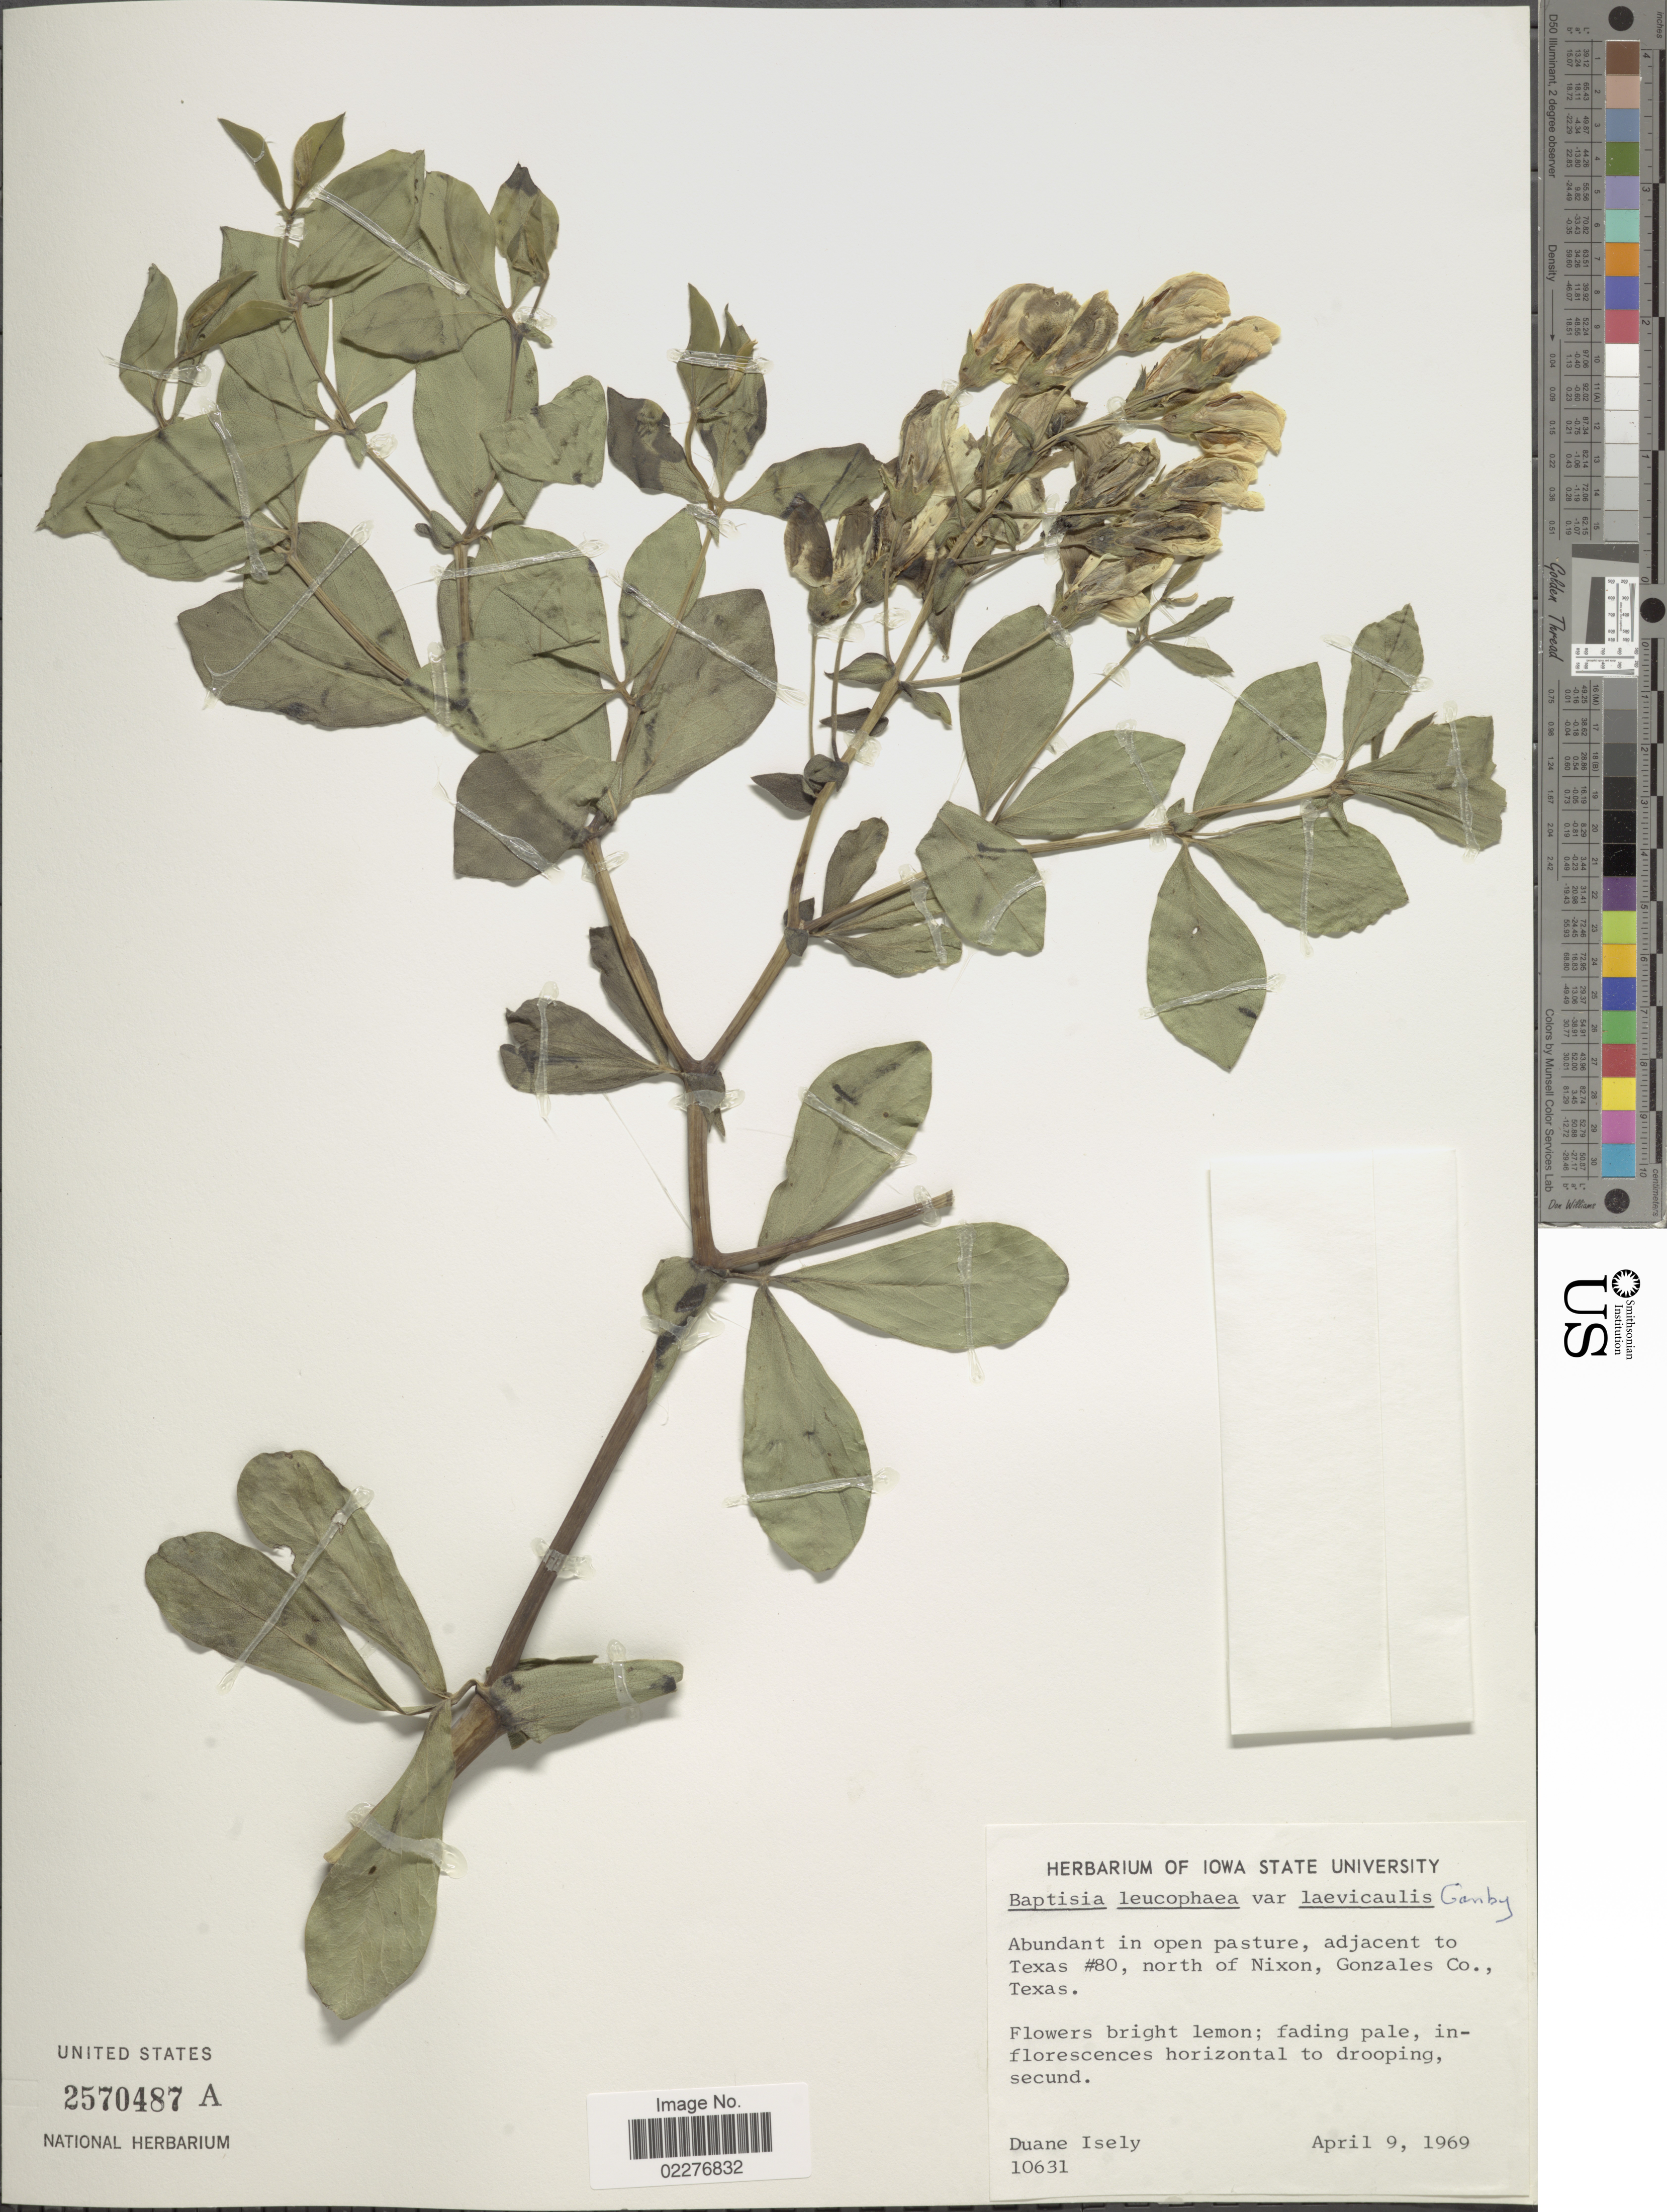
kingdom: Plantae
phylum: Tracheophyta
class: Magnoliopsida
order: Fabales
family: Fabaceae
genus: Baptisia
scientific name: Baptisia leucophaea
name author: Nutt.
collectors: D. Isely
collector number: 10631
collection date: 1969-04-09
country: United States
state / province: Texas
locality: Abundant in open pasture, adjacent to Texas #80, north of Nixon, Gonzales Co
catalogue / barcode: US 2570487A